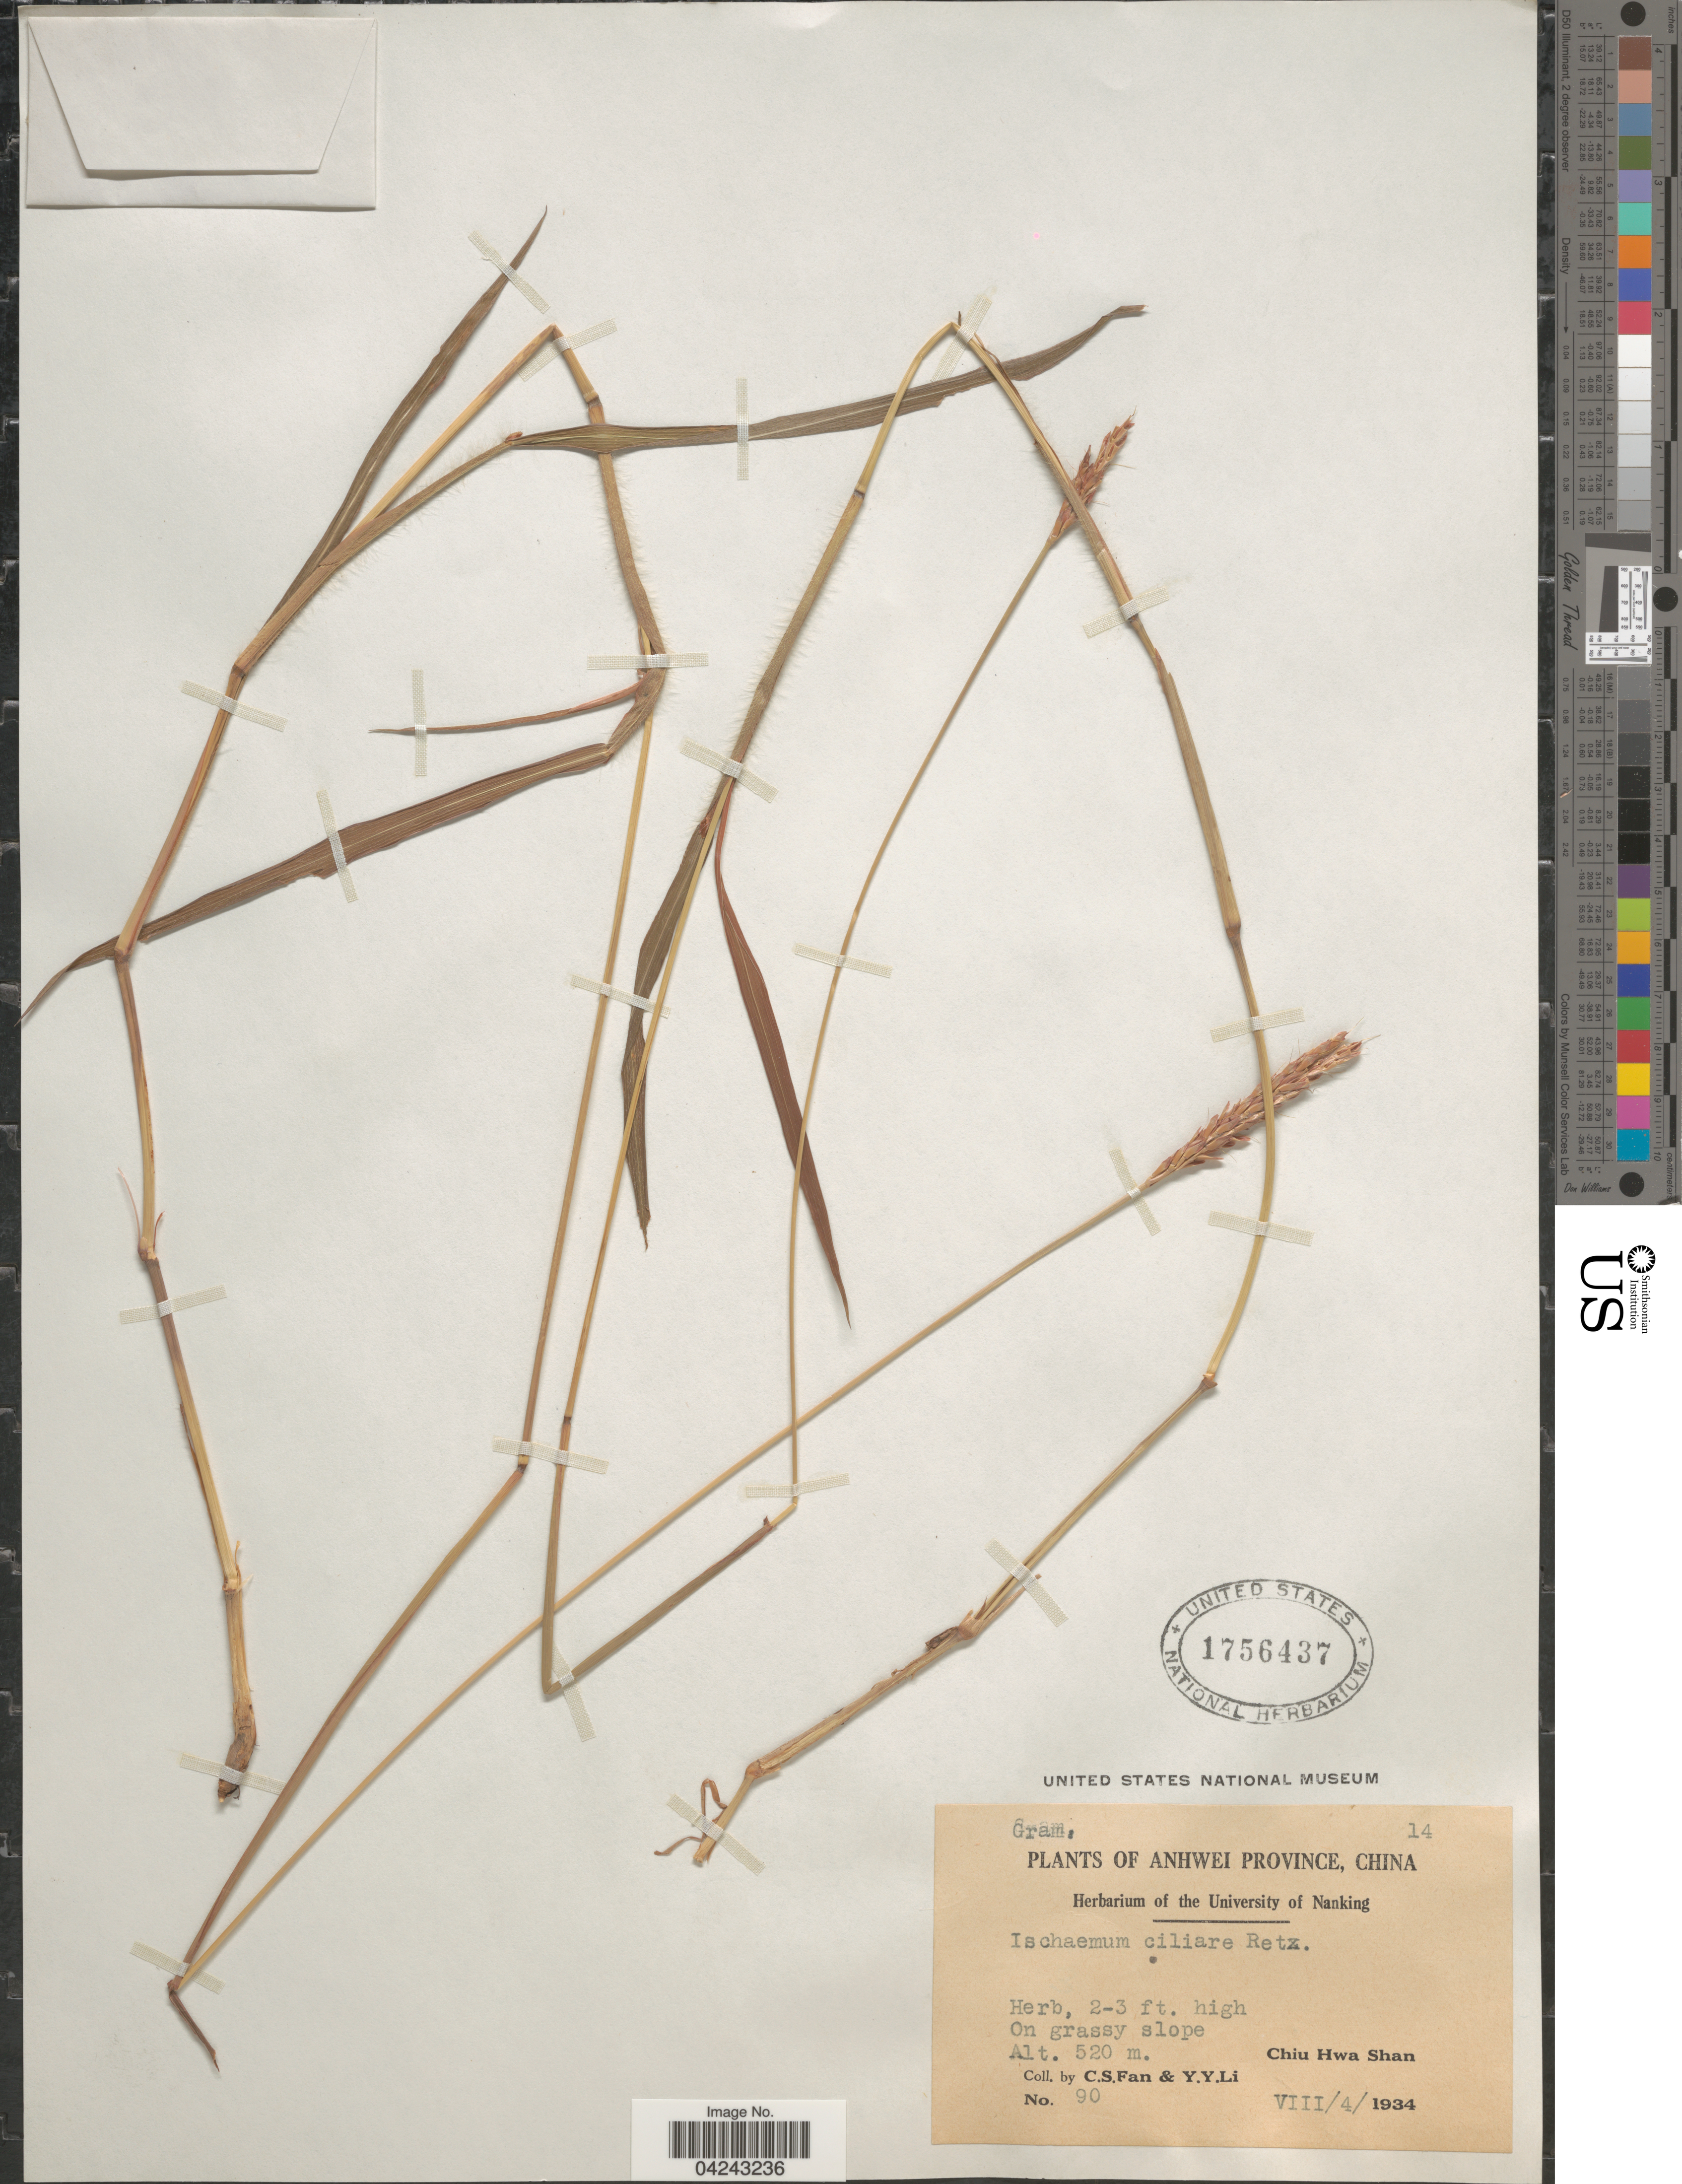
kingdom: Plantae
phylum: Tracheophyta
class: Liliopsida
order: Poales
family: Poaceae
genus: Ischaemum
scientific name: Ischaemum ciliare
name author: Retz.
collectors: C. S. Fan & Y. Y. Li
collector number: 90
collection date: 1934-08-04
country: China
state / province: Anhui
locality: Anhwei Province. Chiu Hwa Shan.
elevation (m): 520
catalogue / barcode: US 1756437